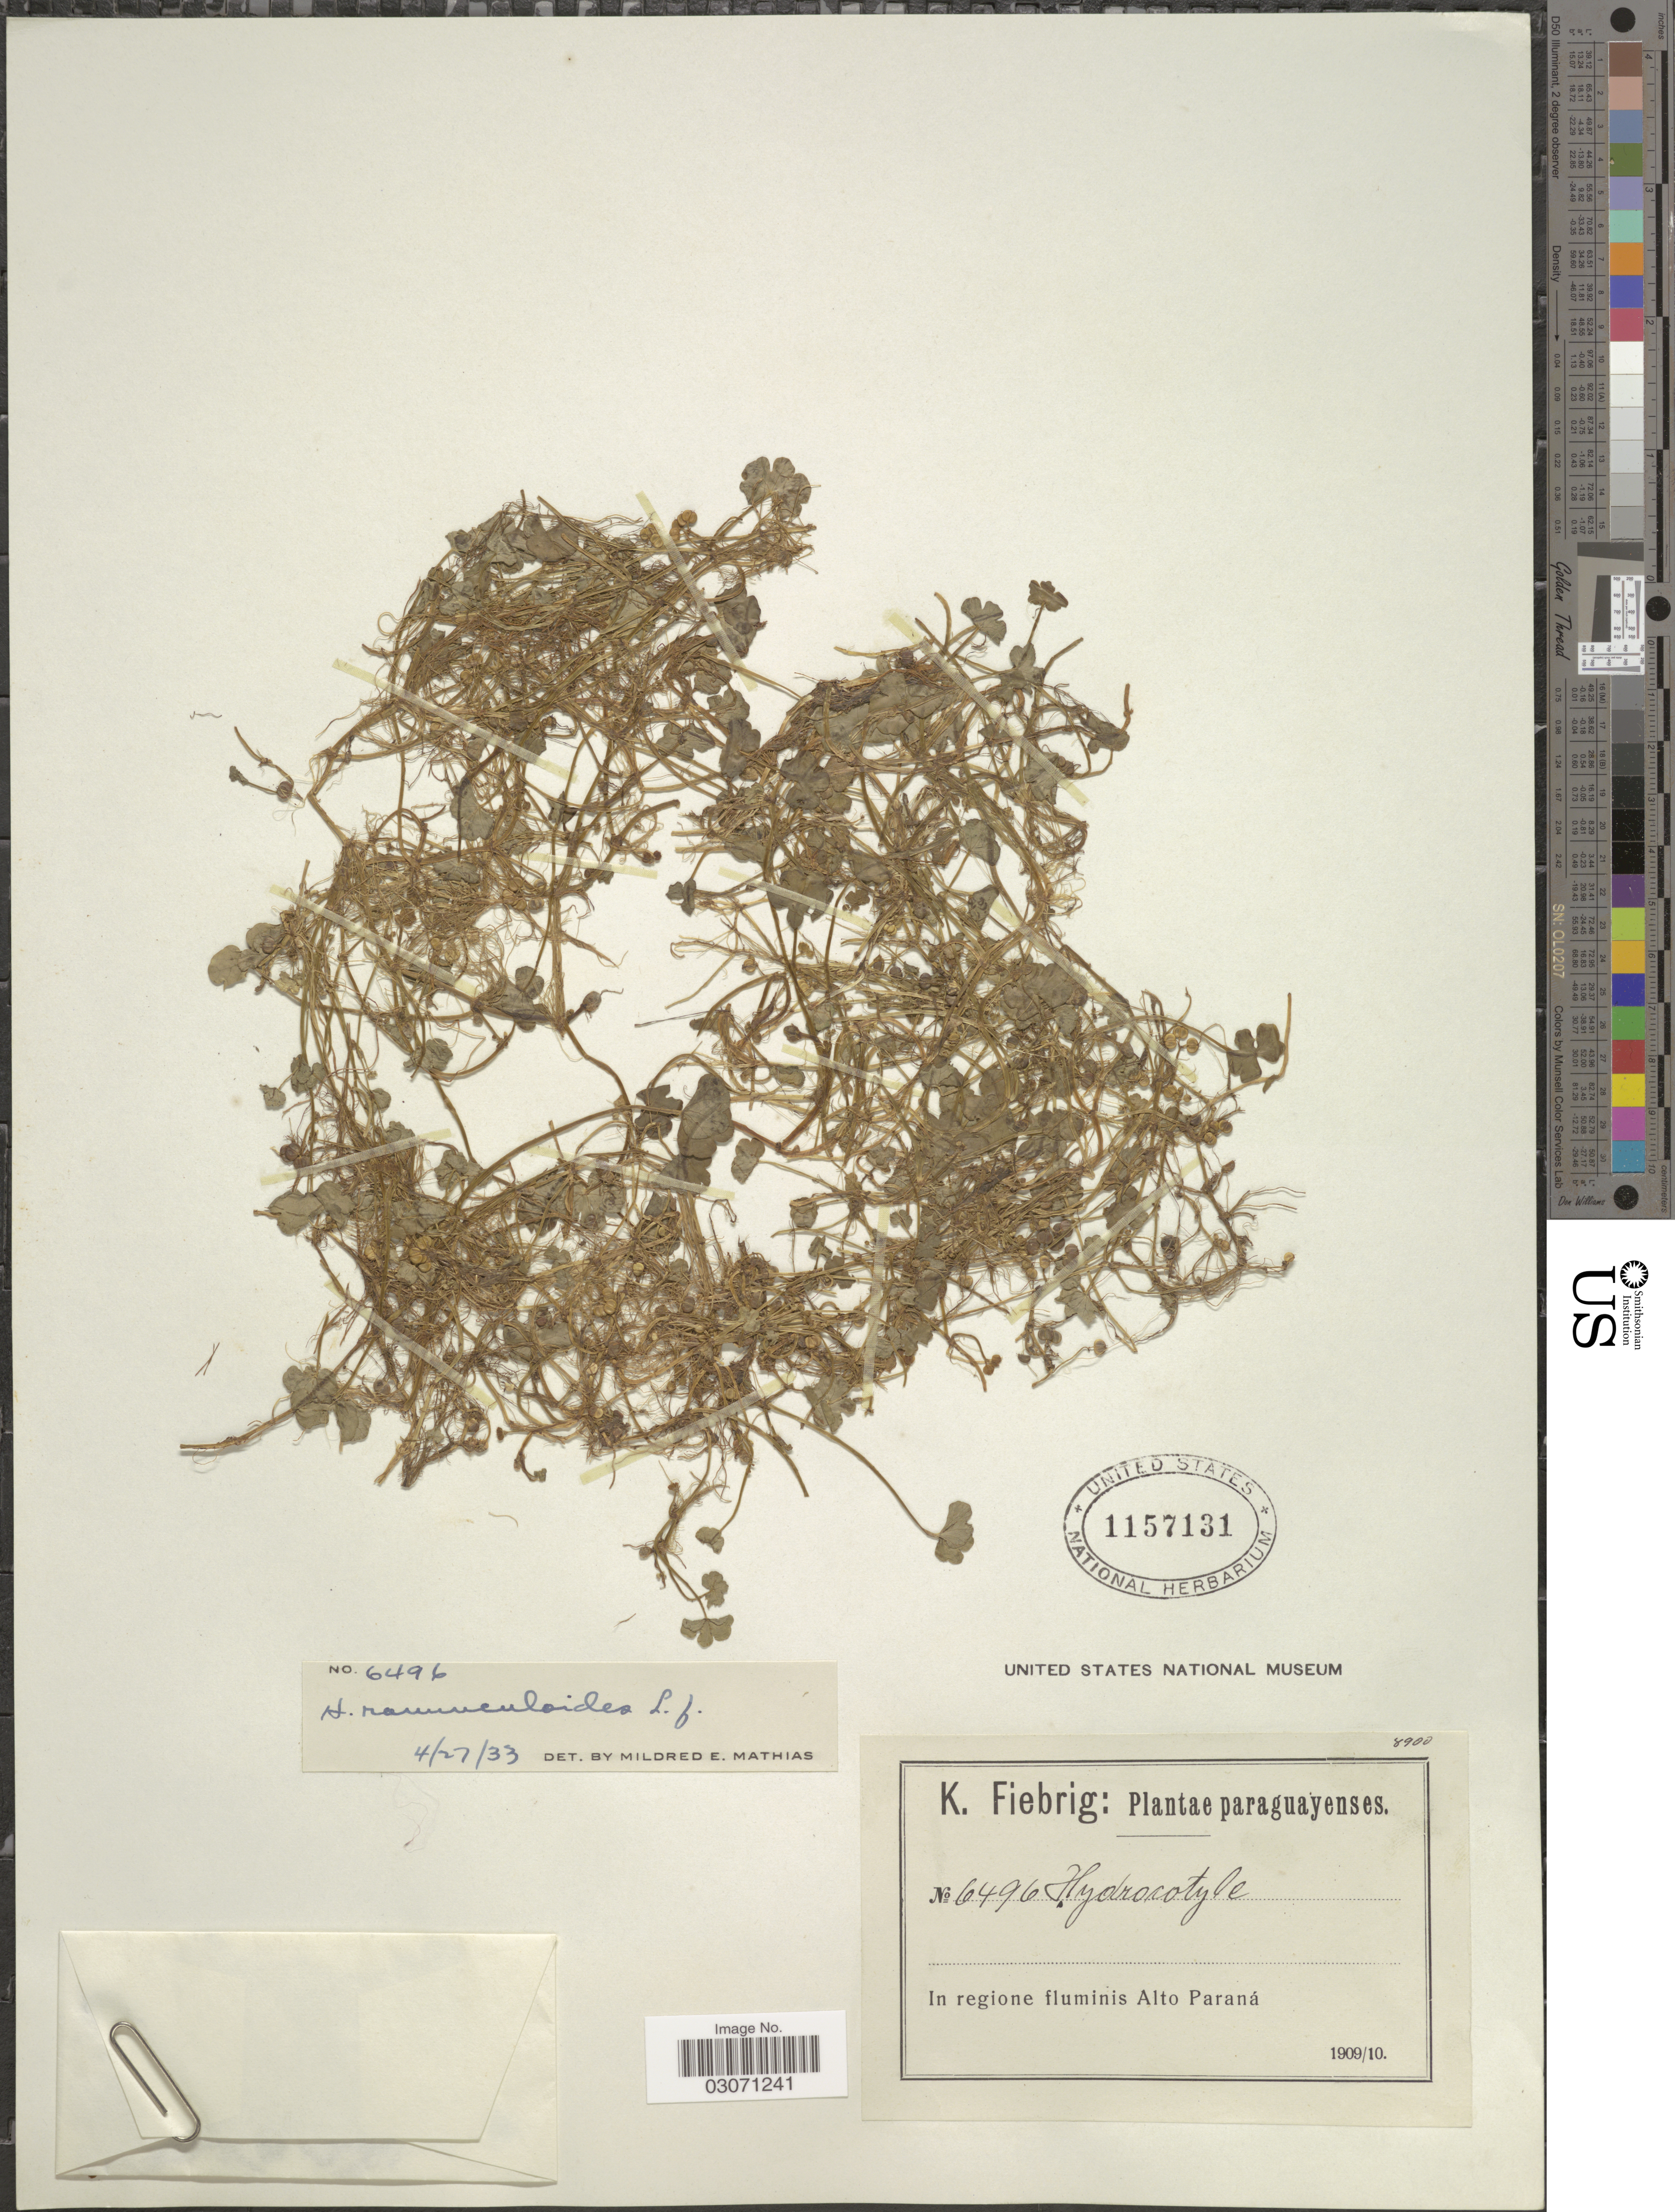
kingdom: Plantae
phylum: Tracheophyta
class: Magnoliopsida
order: Apiales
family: Araliaceae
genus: Hydrocotyle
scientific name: Hydrocotyle ranunculoides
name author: L. f.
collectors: K. Fiebrig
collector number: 6496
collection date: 1909/1910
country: Paraguay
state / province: Alto Parana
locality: In regione fluminis Alto Paraná.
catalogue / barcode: US 1157131